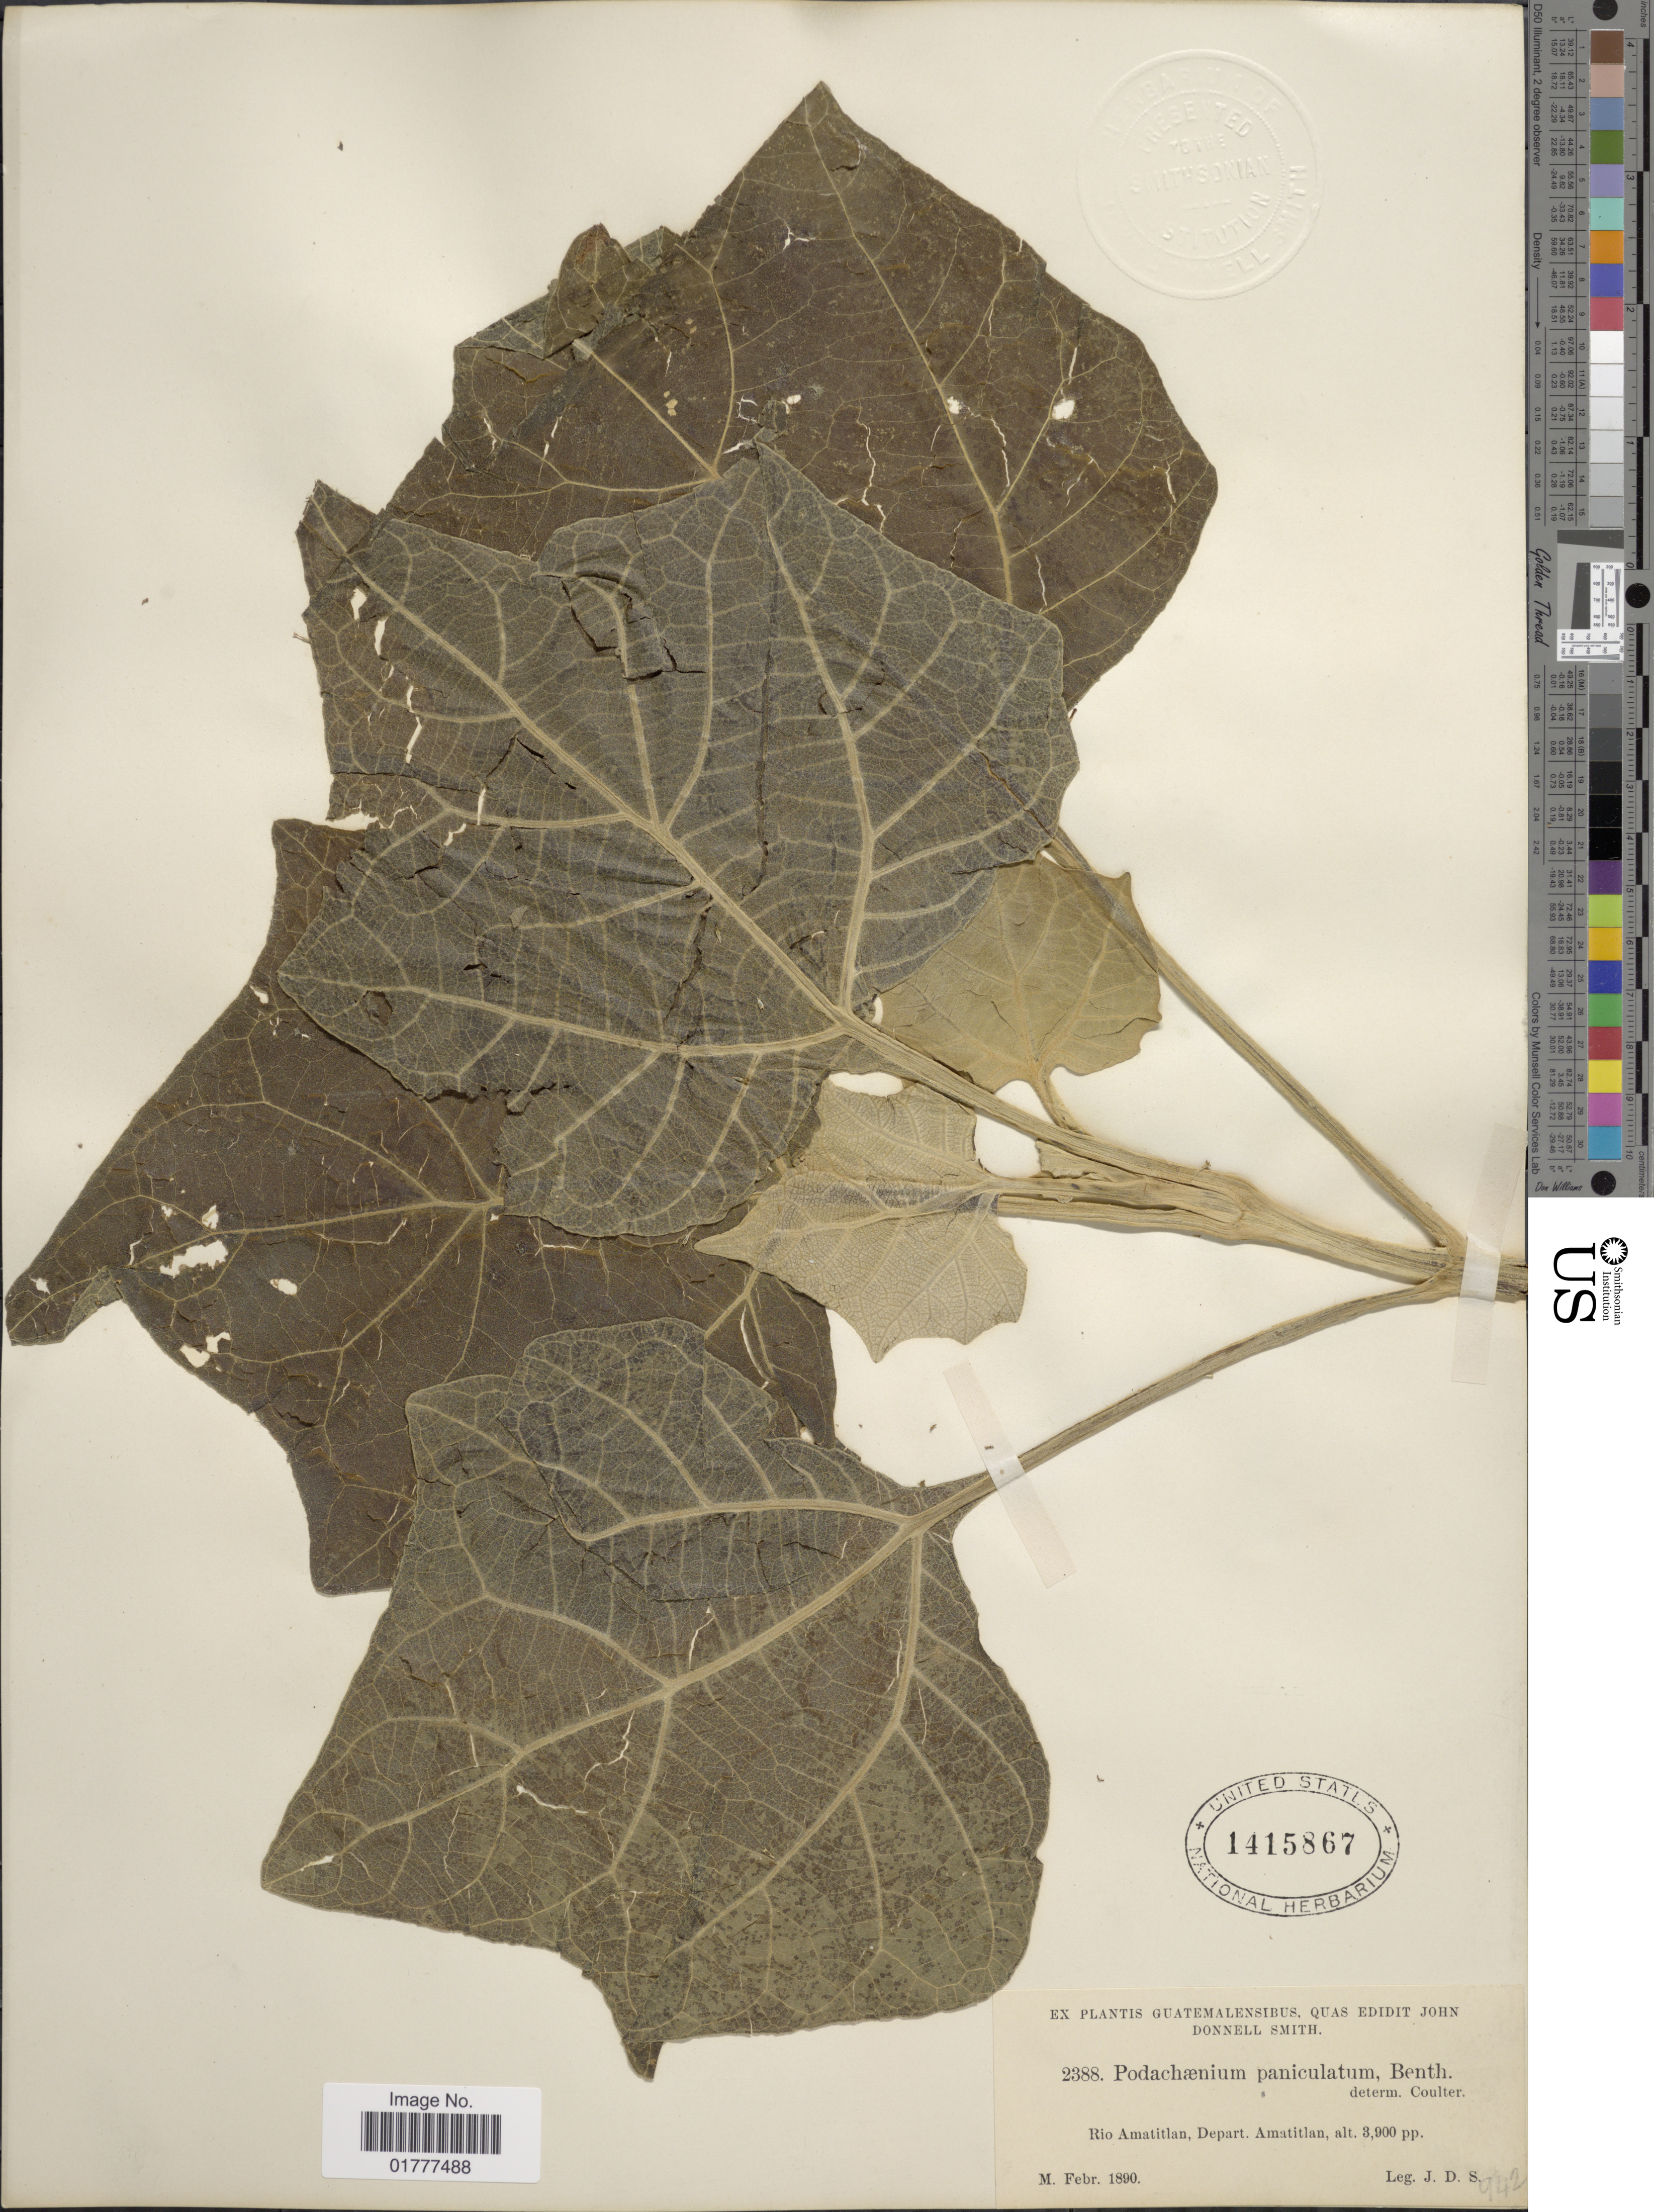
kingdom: Plantae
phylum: Tracheophyta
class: Magnoliopsida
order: Asterales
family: Asteraceae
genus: Podachaenium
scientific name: Podachaenium eminens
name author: (Lag.) Sch. Bip. ex Sch. Bip.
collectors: J. Donnell Smith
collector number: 2388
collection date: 1890-02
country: Guatemala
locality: Rio Amatitlan, Depart. Amatitlan.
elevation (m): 1189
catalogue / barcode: US 1415867